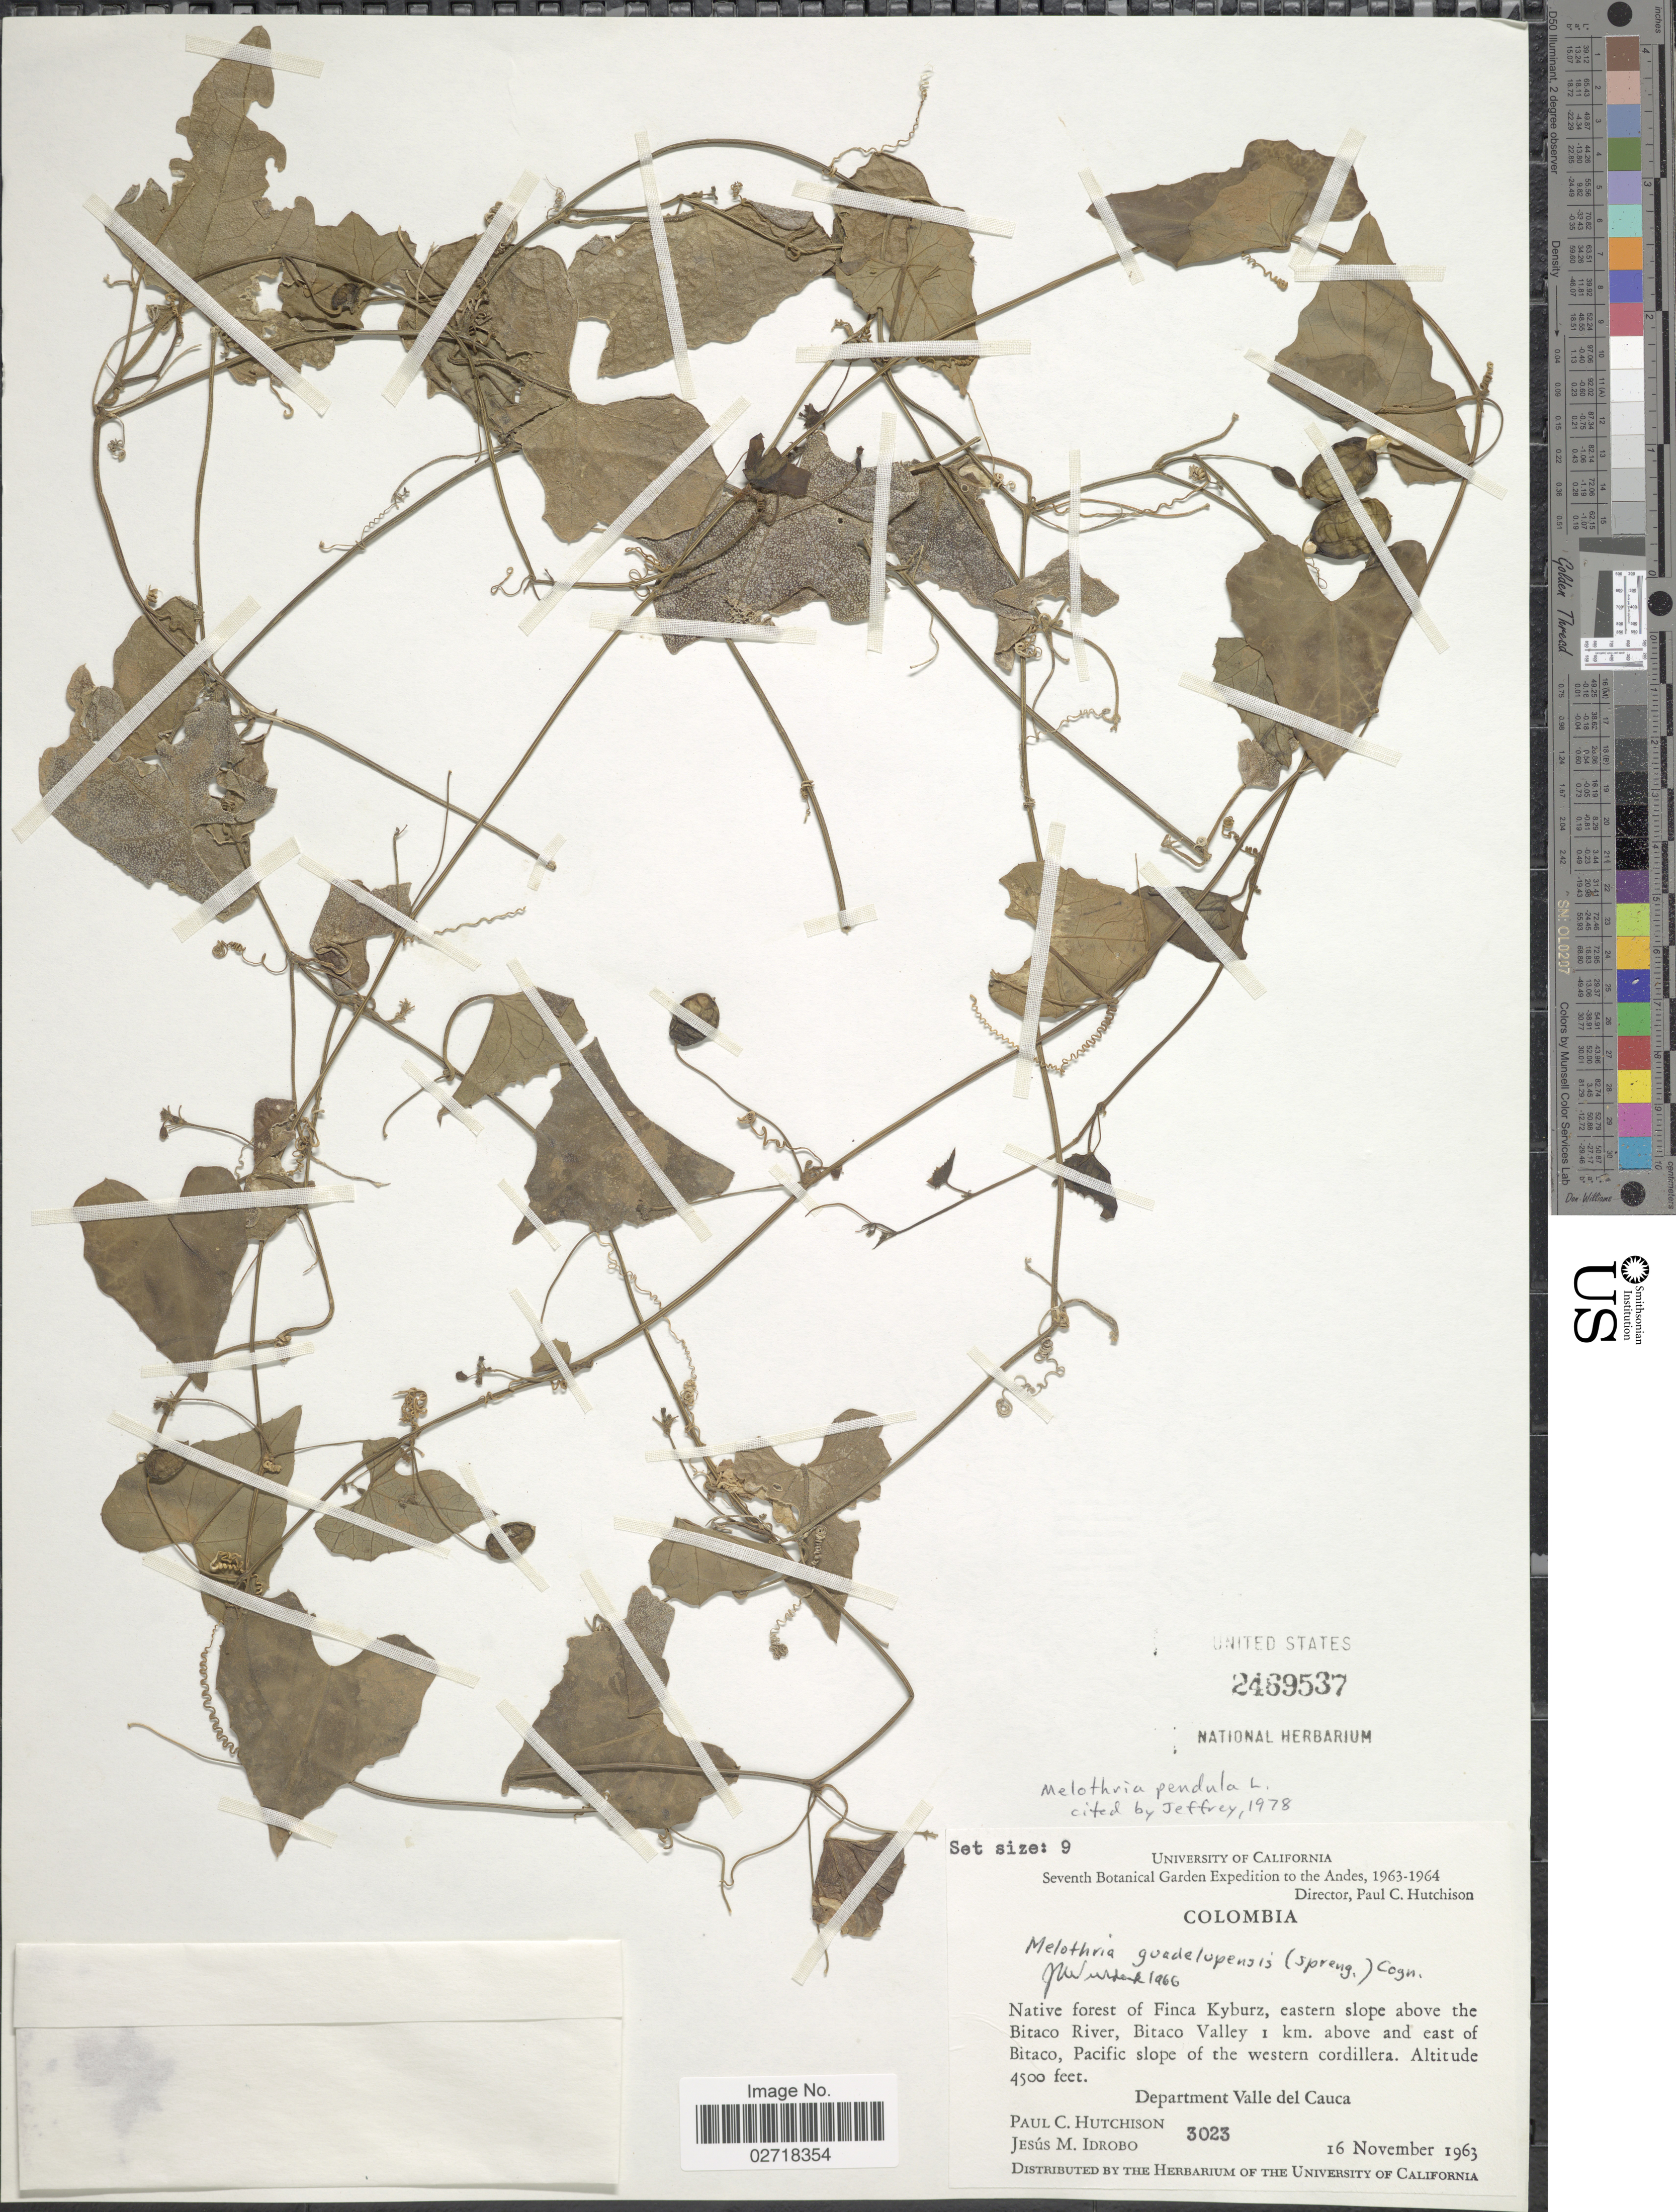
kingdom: Plantae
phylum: Tracheophyta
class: Magnoliopsida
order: Cucurbitales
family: Cucurbitaceae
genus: Melothria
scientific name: Melothria pendula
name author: L.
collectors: P. C. Hutchison & J. M. Idrobo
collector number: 3023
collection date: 1963-11-16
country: Colombia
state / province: Valle del Cauca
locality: Native forest of Finca Kyburz, eastern slope above the Bitaco River, Bitaco valley 1 km. above and east of Bitaco, Pacific slope of the western cordillera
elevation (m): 1372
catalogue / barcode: US 2469537